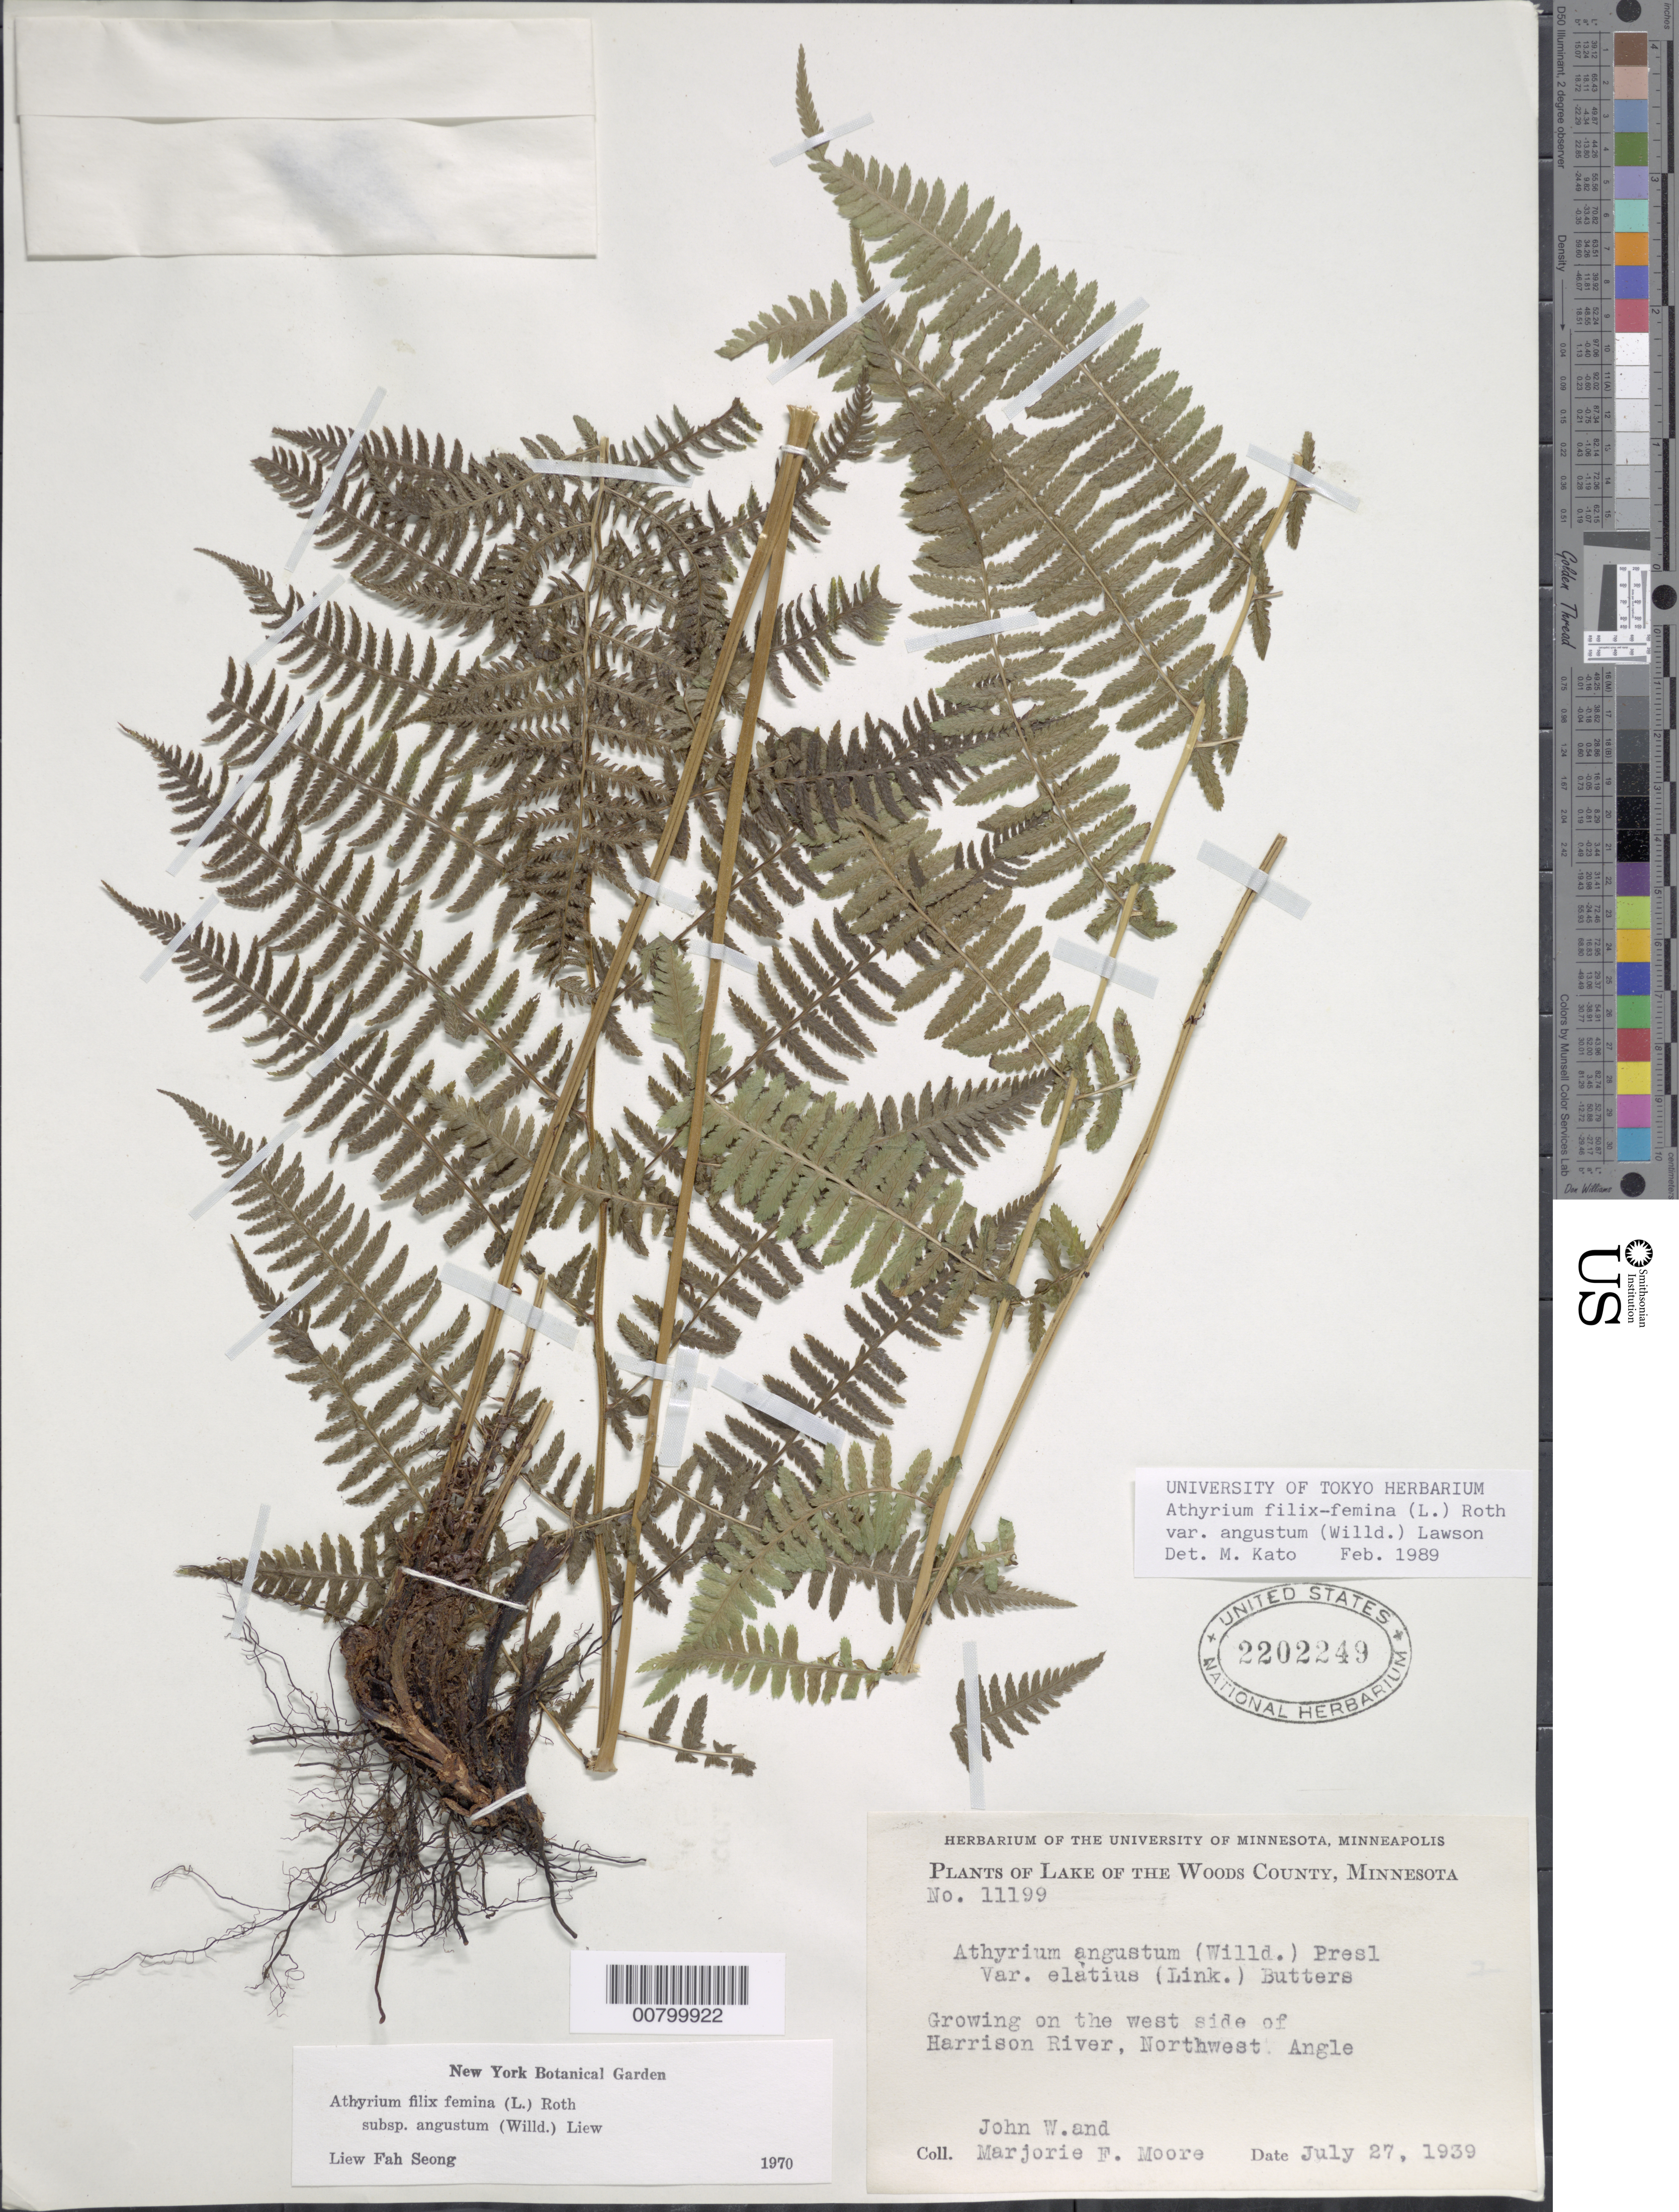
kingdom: Plantae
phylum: Tracheophyta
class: Polypodiopsida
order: Polypodiales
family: Athyriaceae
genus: Athyrium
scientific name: Athyrium filix-femina subsp. angustatum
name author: (Willd.) R.T. Clausen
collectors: J. Moore & M. F. Moore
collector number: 11199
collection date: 1939-07-27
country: United States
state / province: Minnesota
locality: Lake of the Woods County, Growing on the west side of Harrison River, Northwest Angle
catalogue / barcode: US 2202249